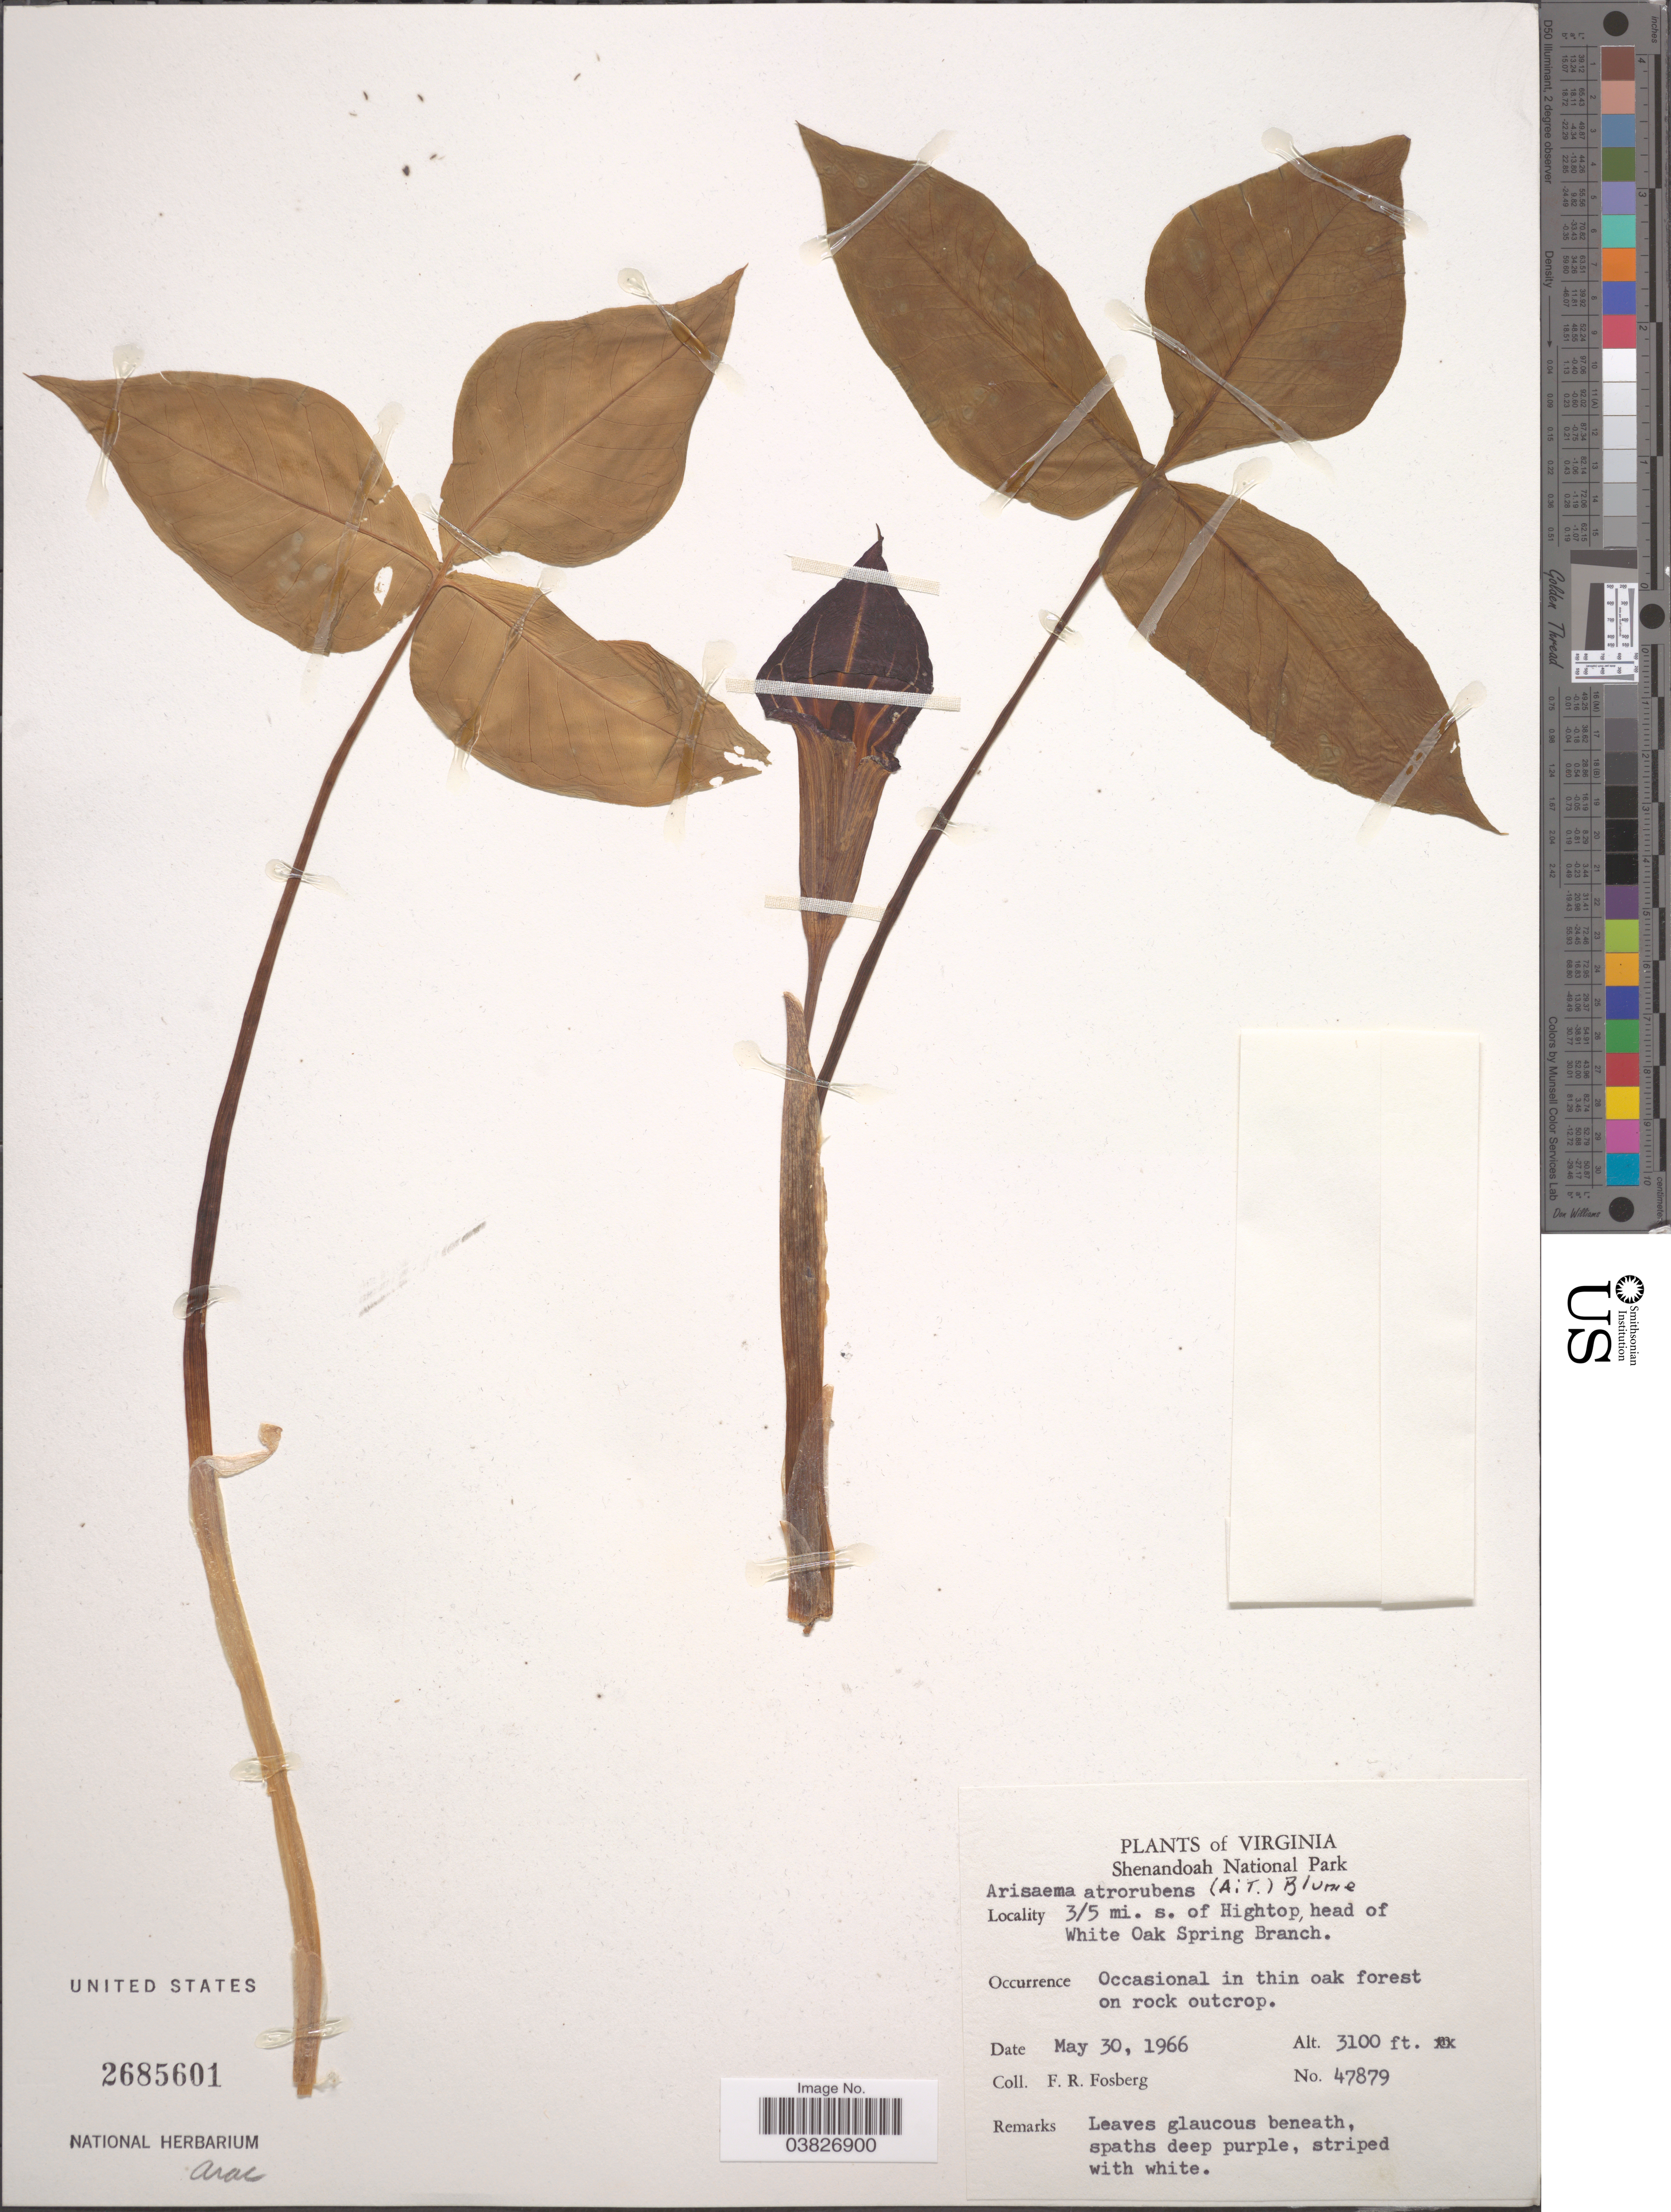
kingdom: Plantae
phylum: Tracheophyta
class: Liliopsida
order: Alismatales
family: Araceae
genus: Arisaema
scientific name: Arisaema atrorubens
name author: (Aiton) Blume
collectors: F. R. Fosberg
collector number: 47879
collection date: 1966-05-30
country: United States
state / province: Virginia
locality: Shenandoah National Park. 3/5 mi. s. of Hightop, head of White Oak Spring Branch.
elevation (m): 945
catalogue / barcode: US 2685601